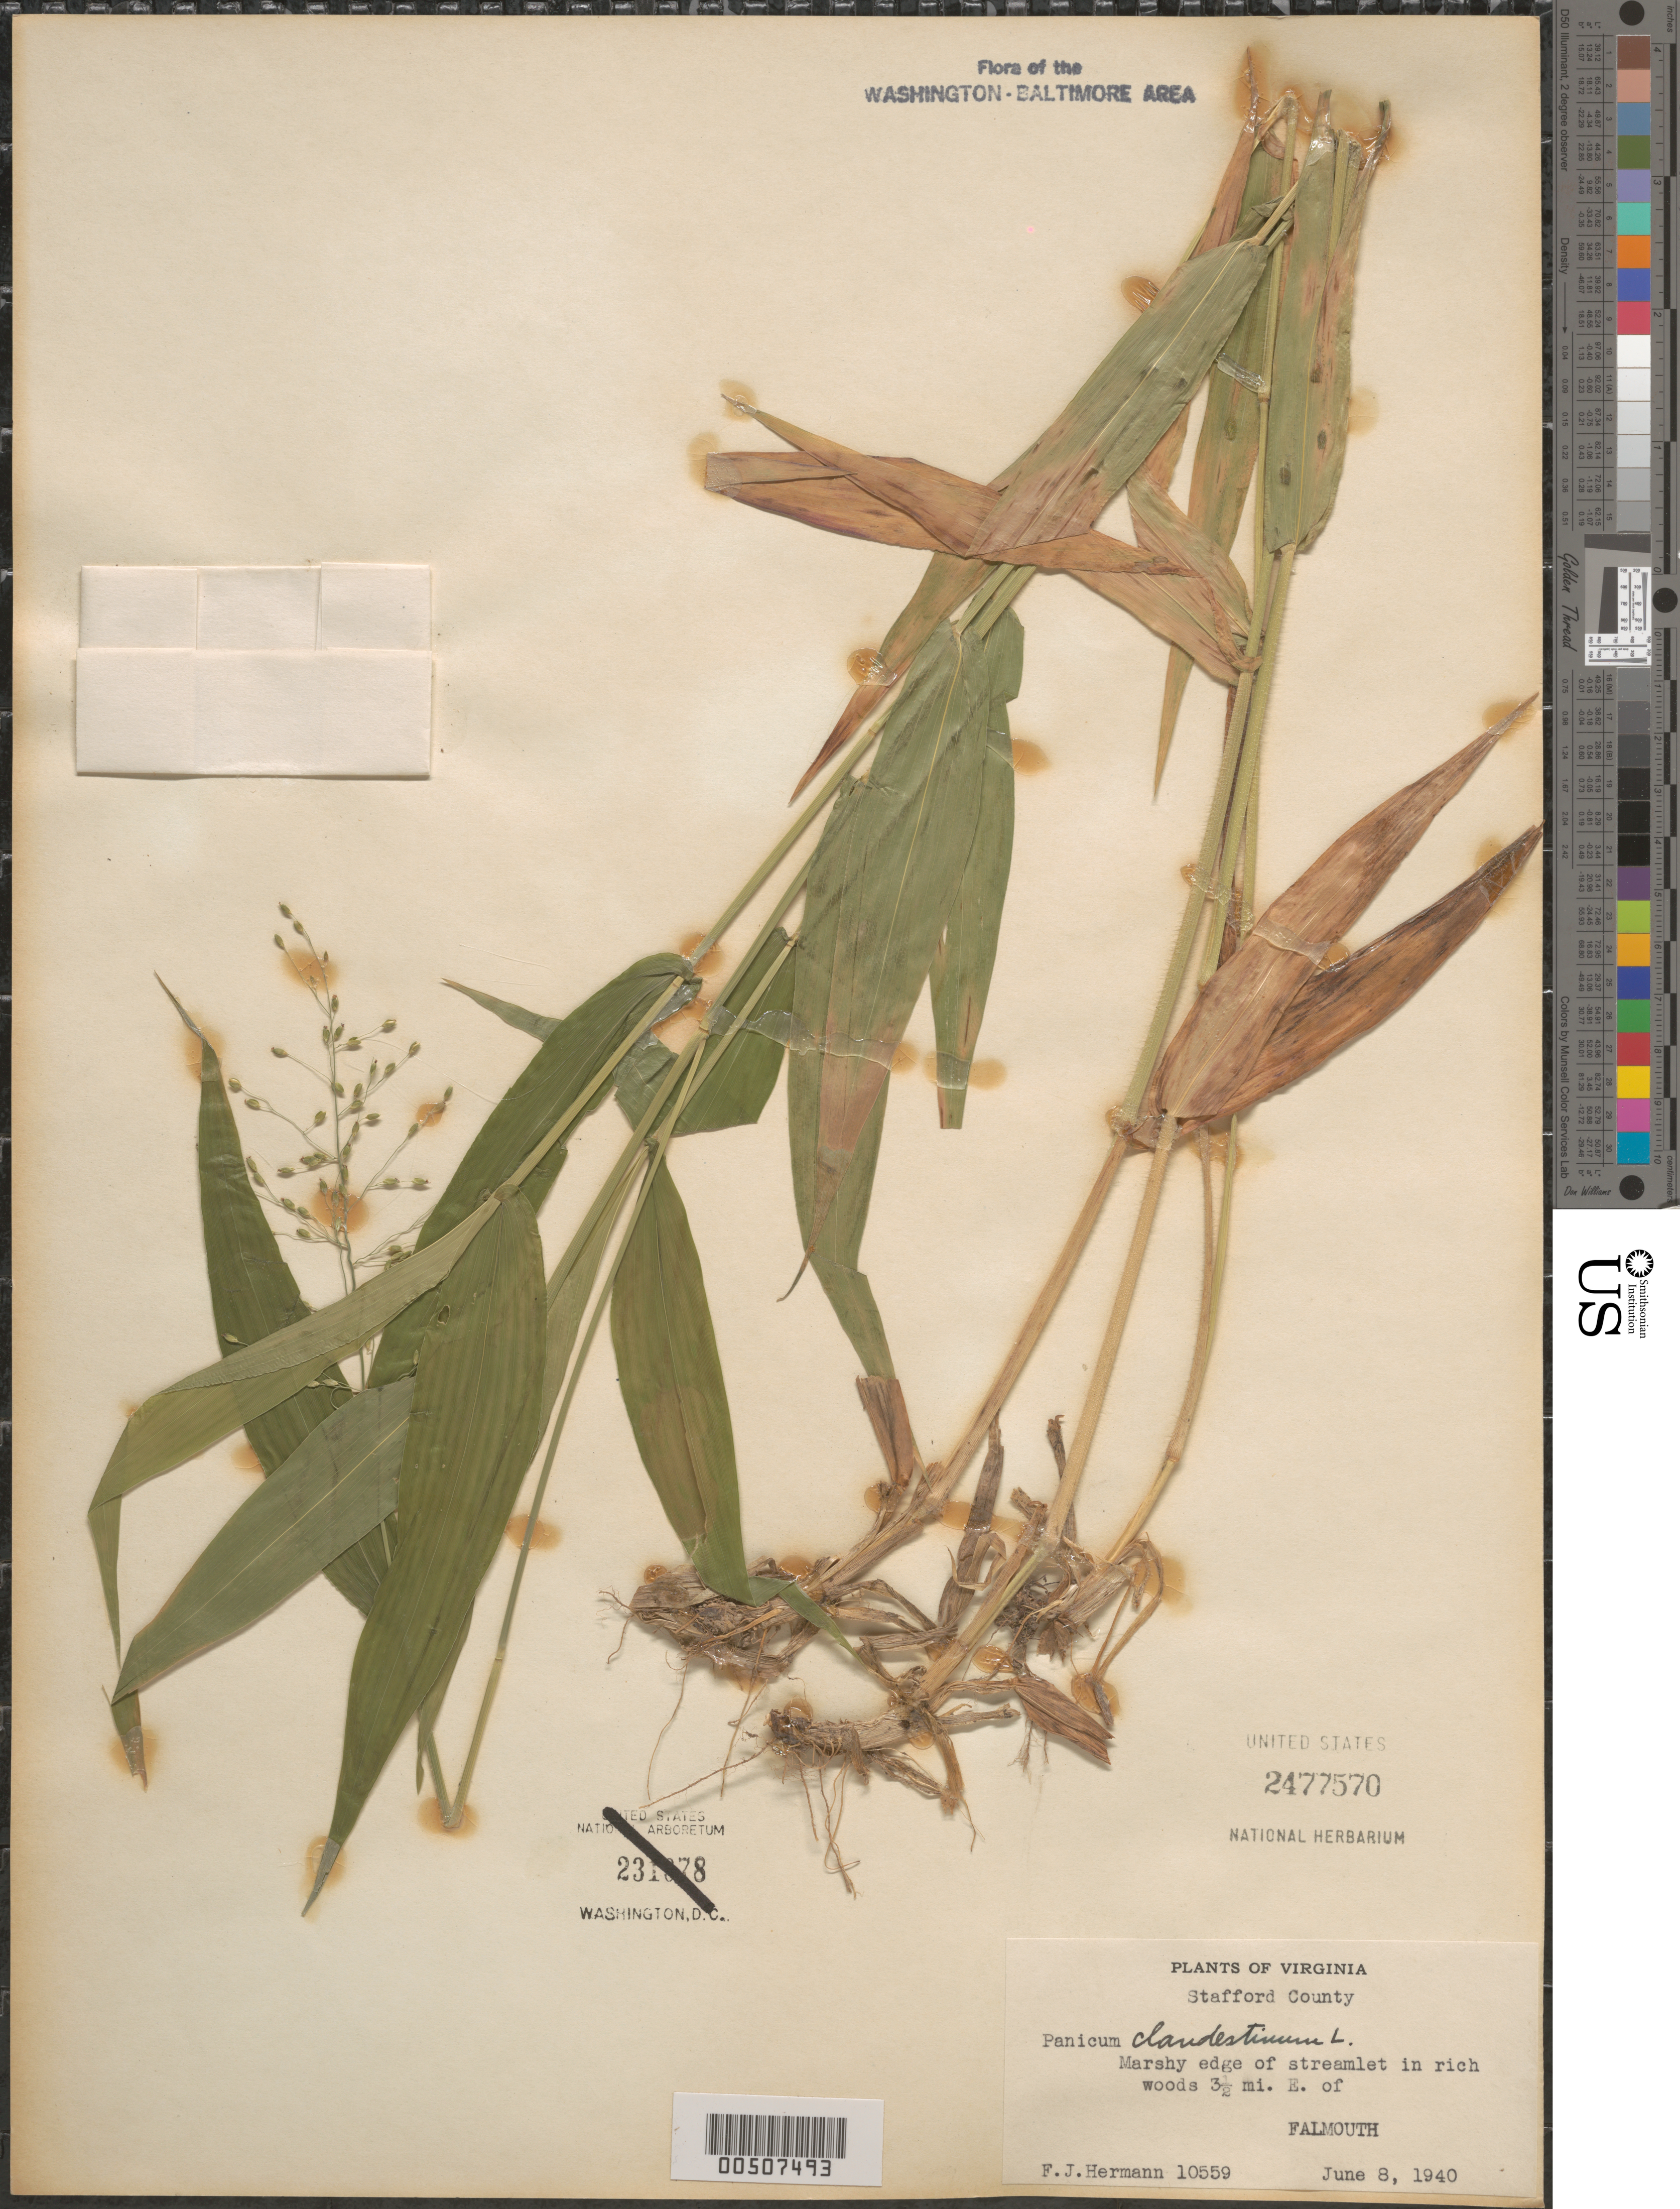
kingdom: Plantae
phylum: Tracheophyta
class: Liliopsida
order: Poales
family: Poaceae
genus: Dichanthelium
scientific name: Dichanthelium clandestinum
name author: (L.) Gould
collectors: F. J. Hermann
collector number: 10559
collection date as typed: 08 Jun 1940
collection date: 1940-06-08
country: United States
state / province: Virginia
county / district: Stafford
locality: E of Falmouth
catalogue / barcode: US 2477570